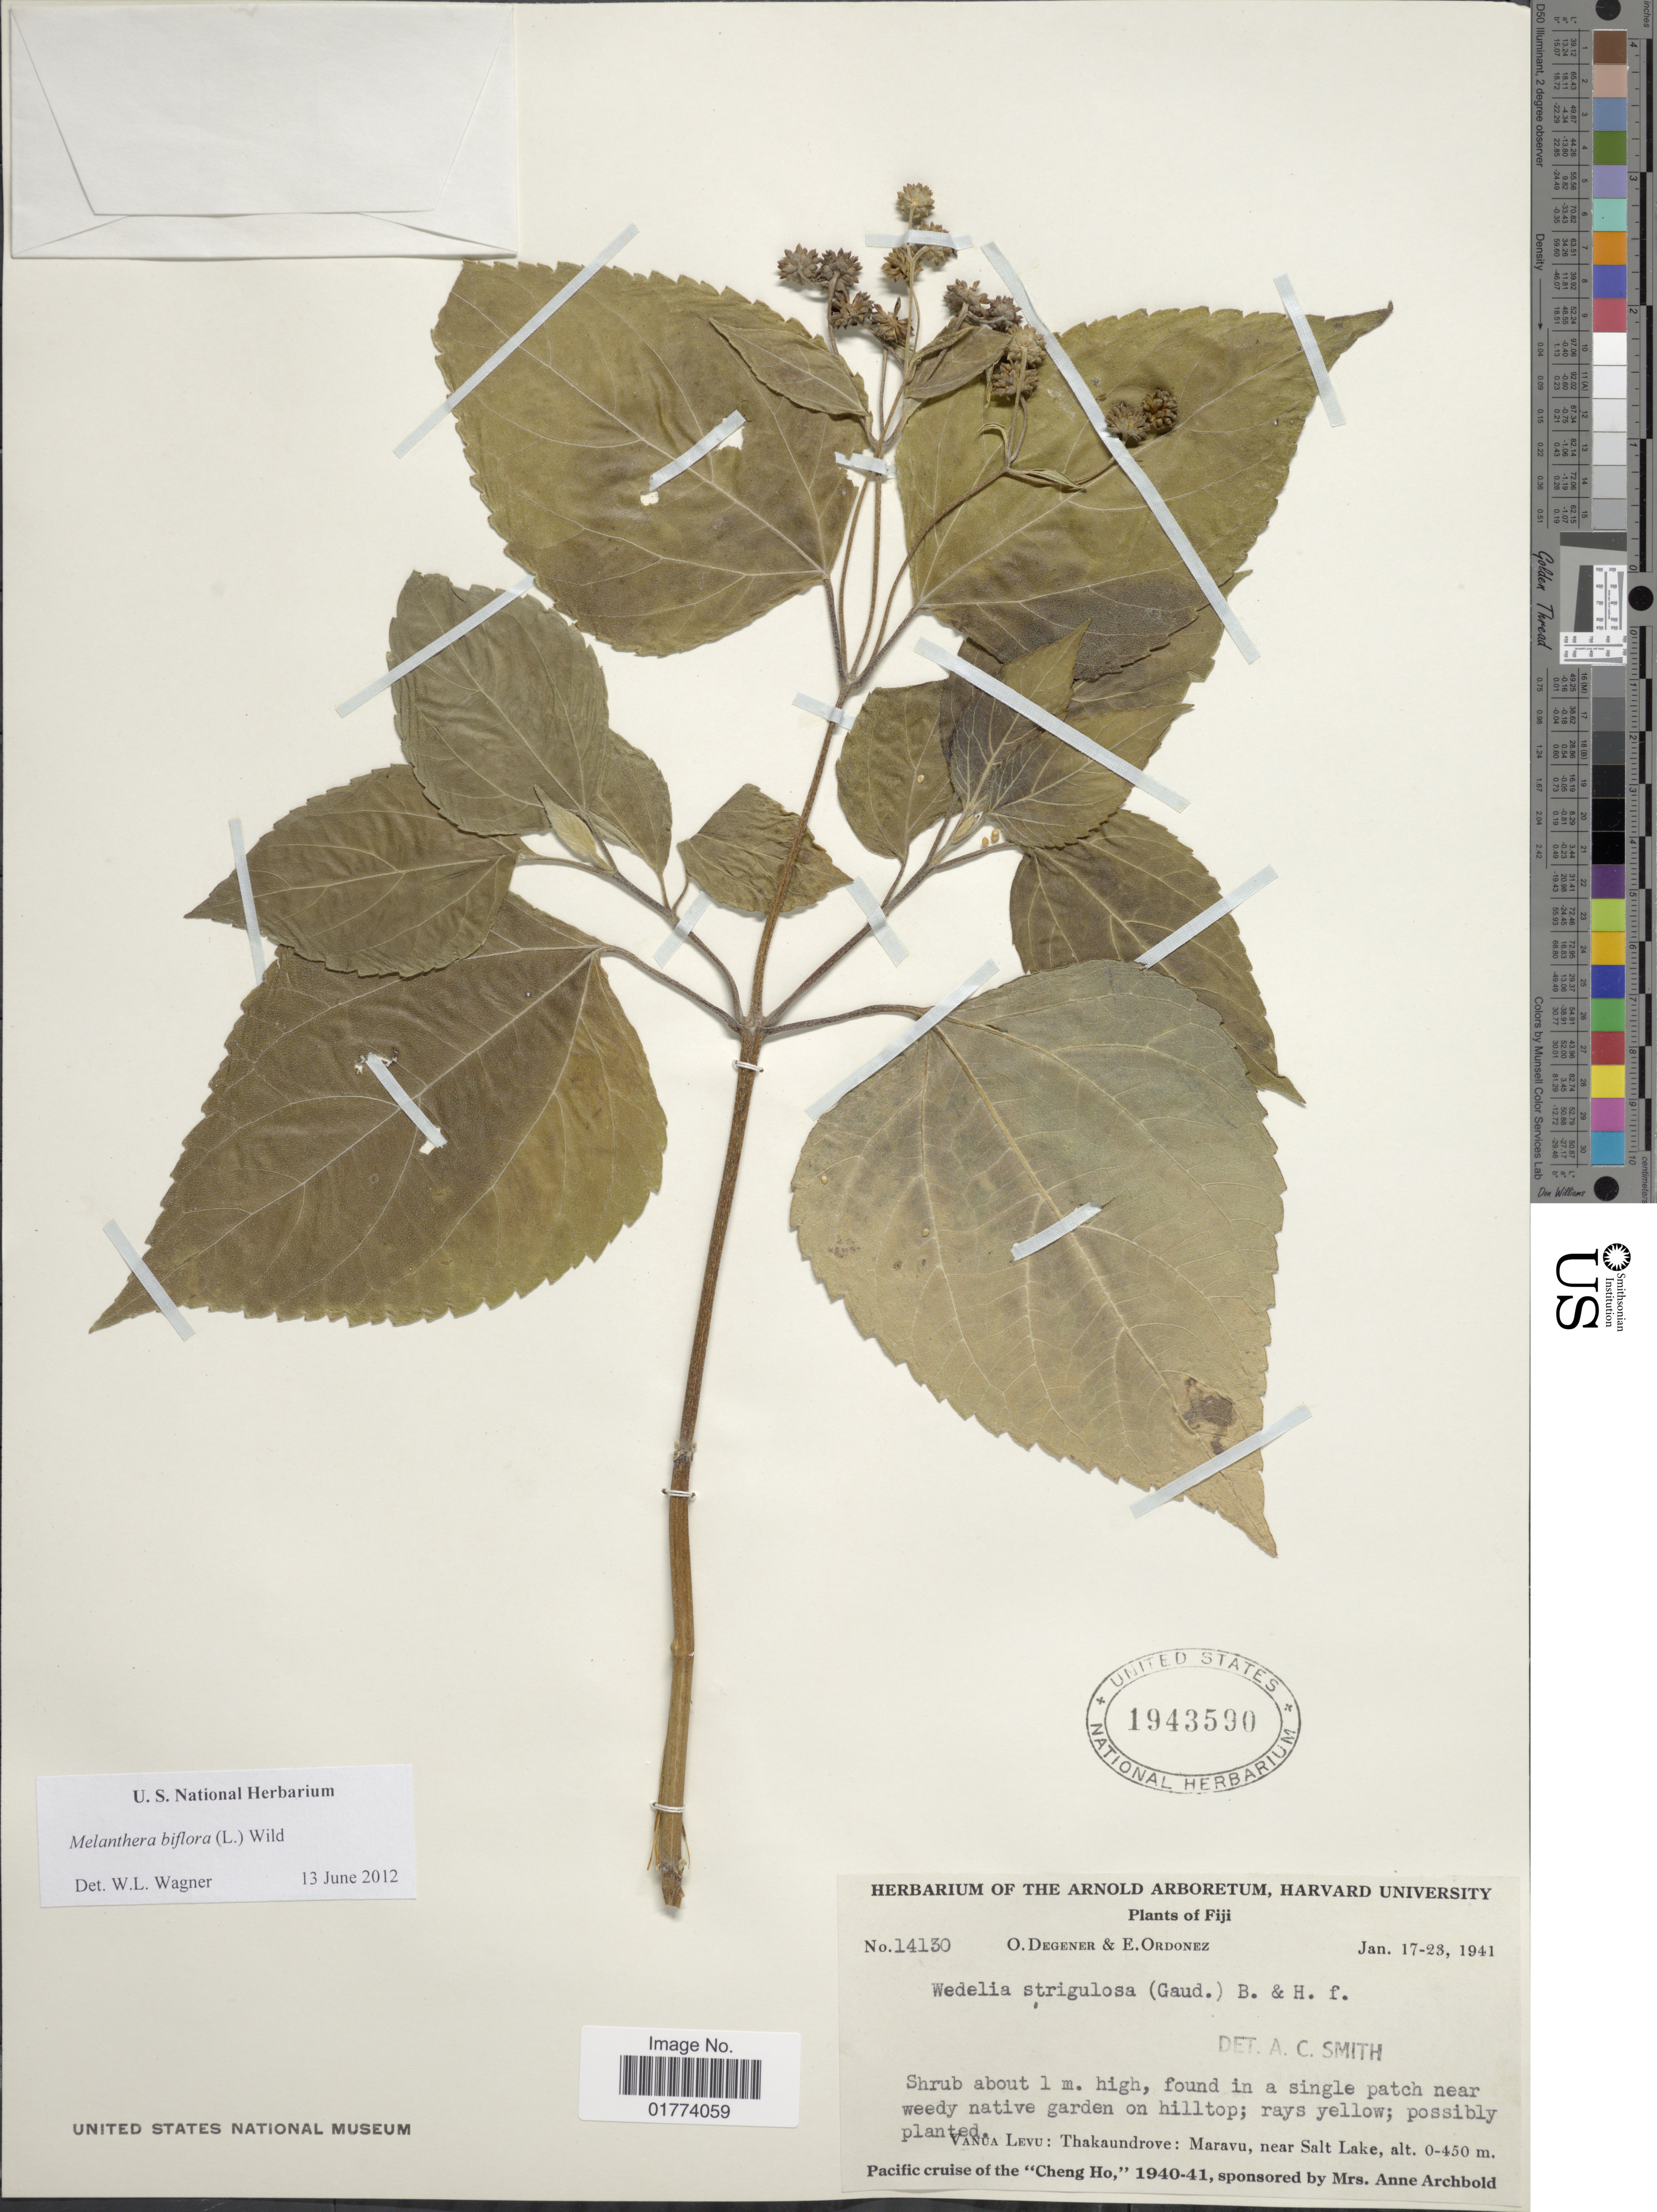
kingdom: Plantae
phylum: Tracheophyta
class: Magnoliopsida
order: Asterales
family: Asteraceae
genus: Wollastonia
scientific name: Wollastonia biflora var. biflora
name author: (L.) DC.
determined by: Wagner, W. L., (BOT), Smithsonian Institution - National Museum of Natural History (UNITED STATES)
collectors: O. Degener & E. Ordonez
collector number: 14130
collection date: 1941-01-17/1941-01-23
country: Fiji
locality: Vanua Levu: Thakaundrove: Maravu, near Salt Lake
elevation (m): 0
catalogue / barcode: US 1943590